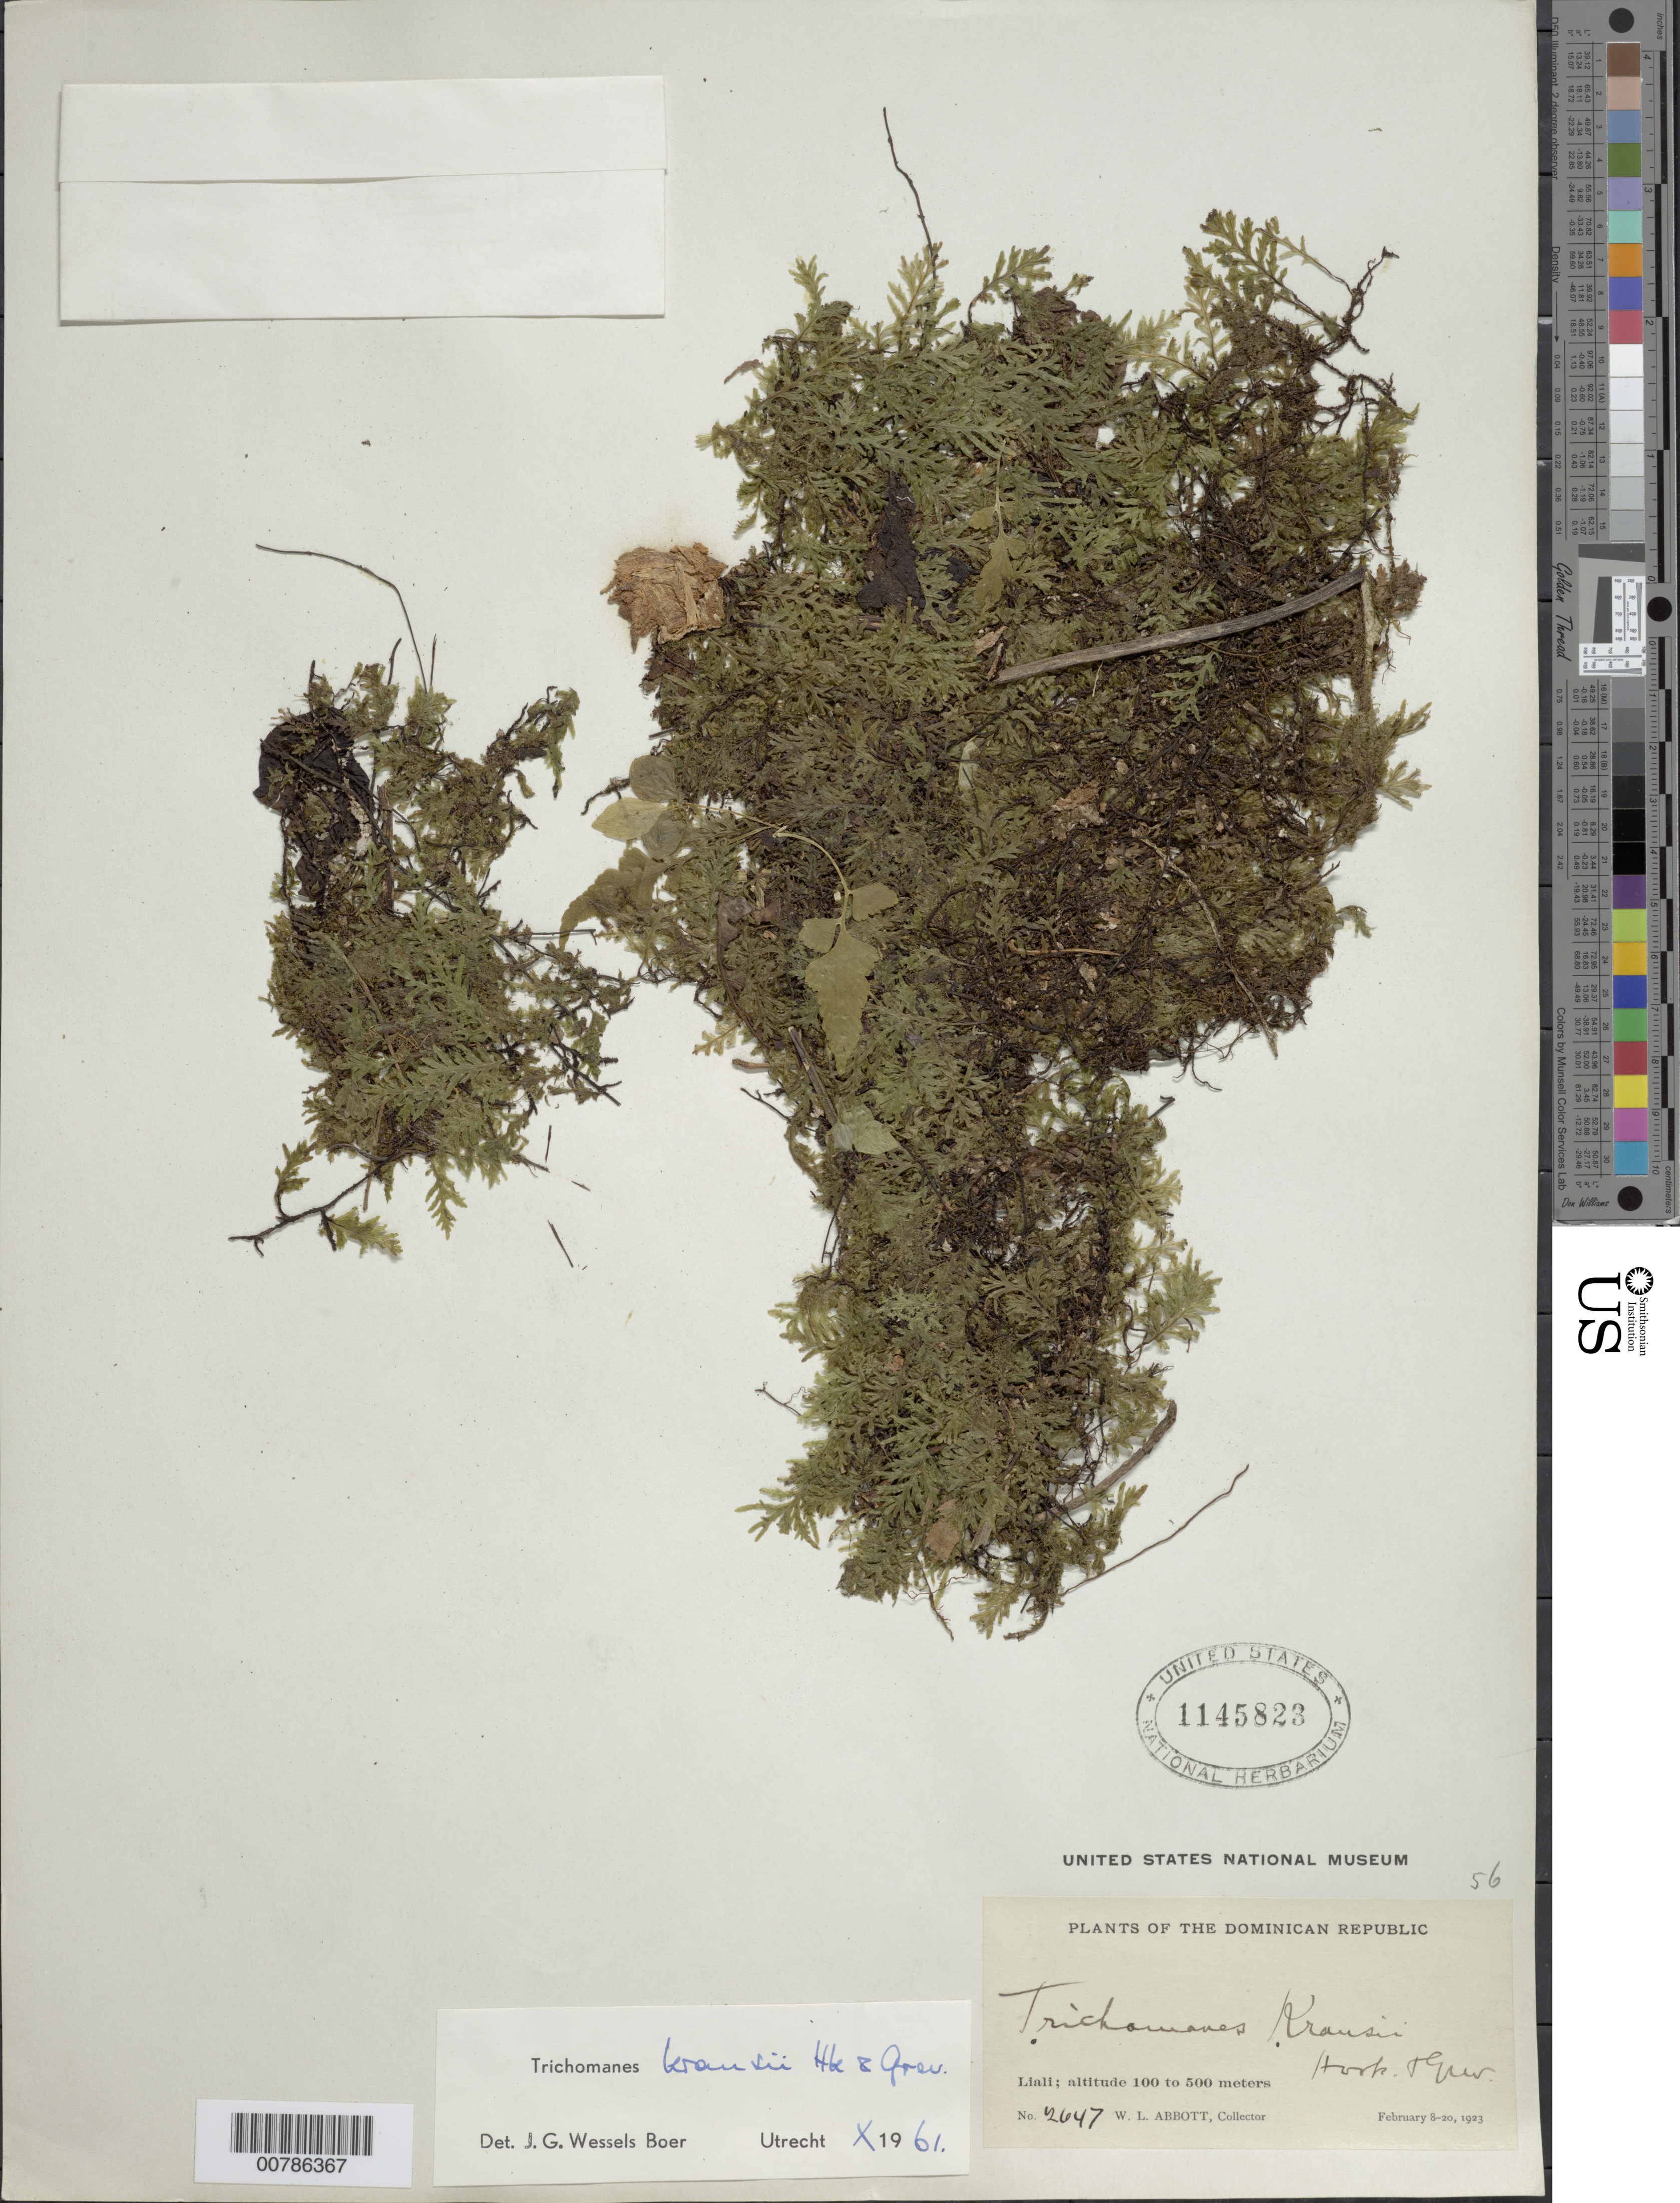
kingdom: Plantae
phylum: Tracheophyta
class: Polypodiopsida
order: Hymenophyllales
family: Hymenophyllaceae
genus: Didymoglossum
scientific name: Didymoglossum kraussii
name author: (Hook. & Grev.) C. Presl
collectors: W. L. Abbott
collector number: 2647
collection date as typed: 08 Feb 1923 to 20 Feb 1923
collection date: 1923-02-08/1923-02-20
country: Dominican Republic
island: Hispaniola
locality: Liali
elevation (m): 100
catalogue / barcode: US 1145823